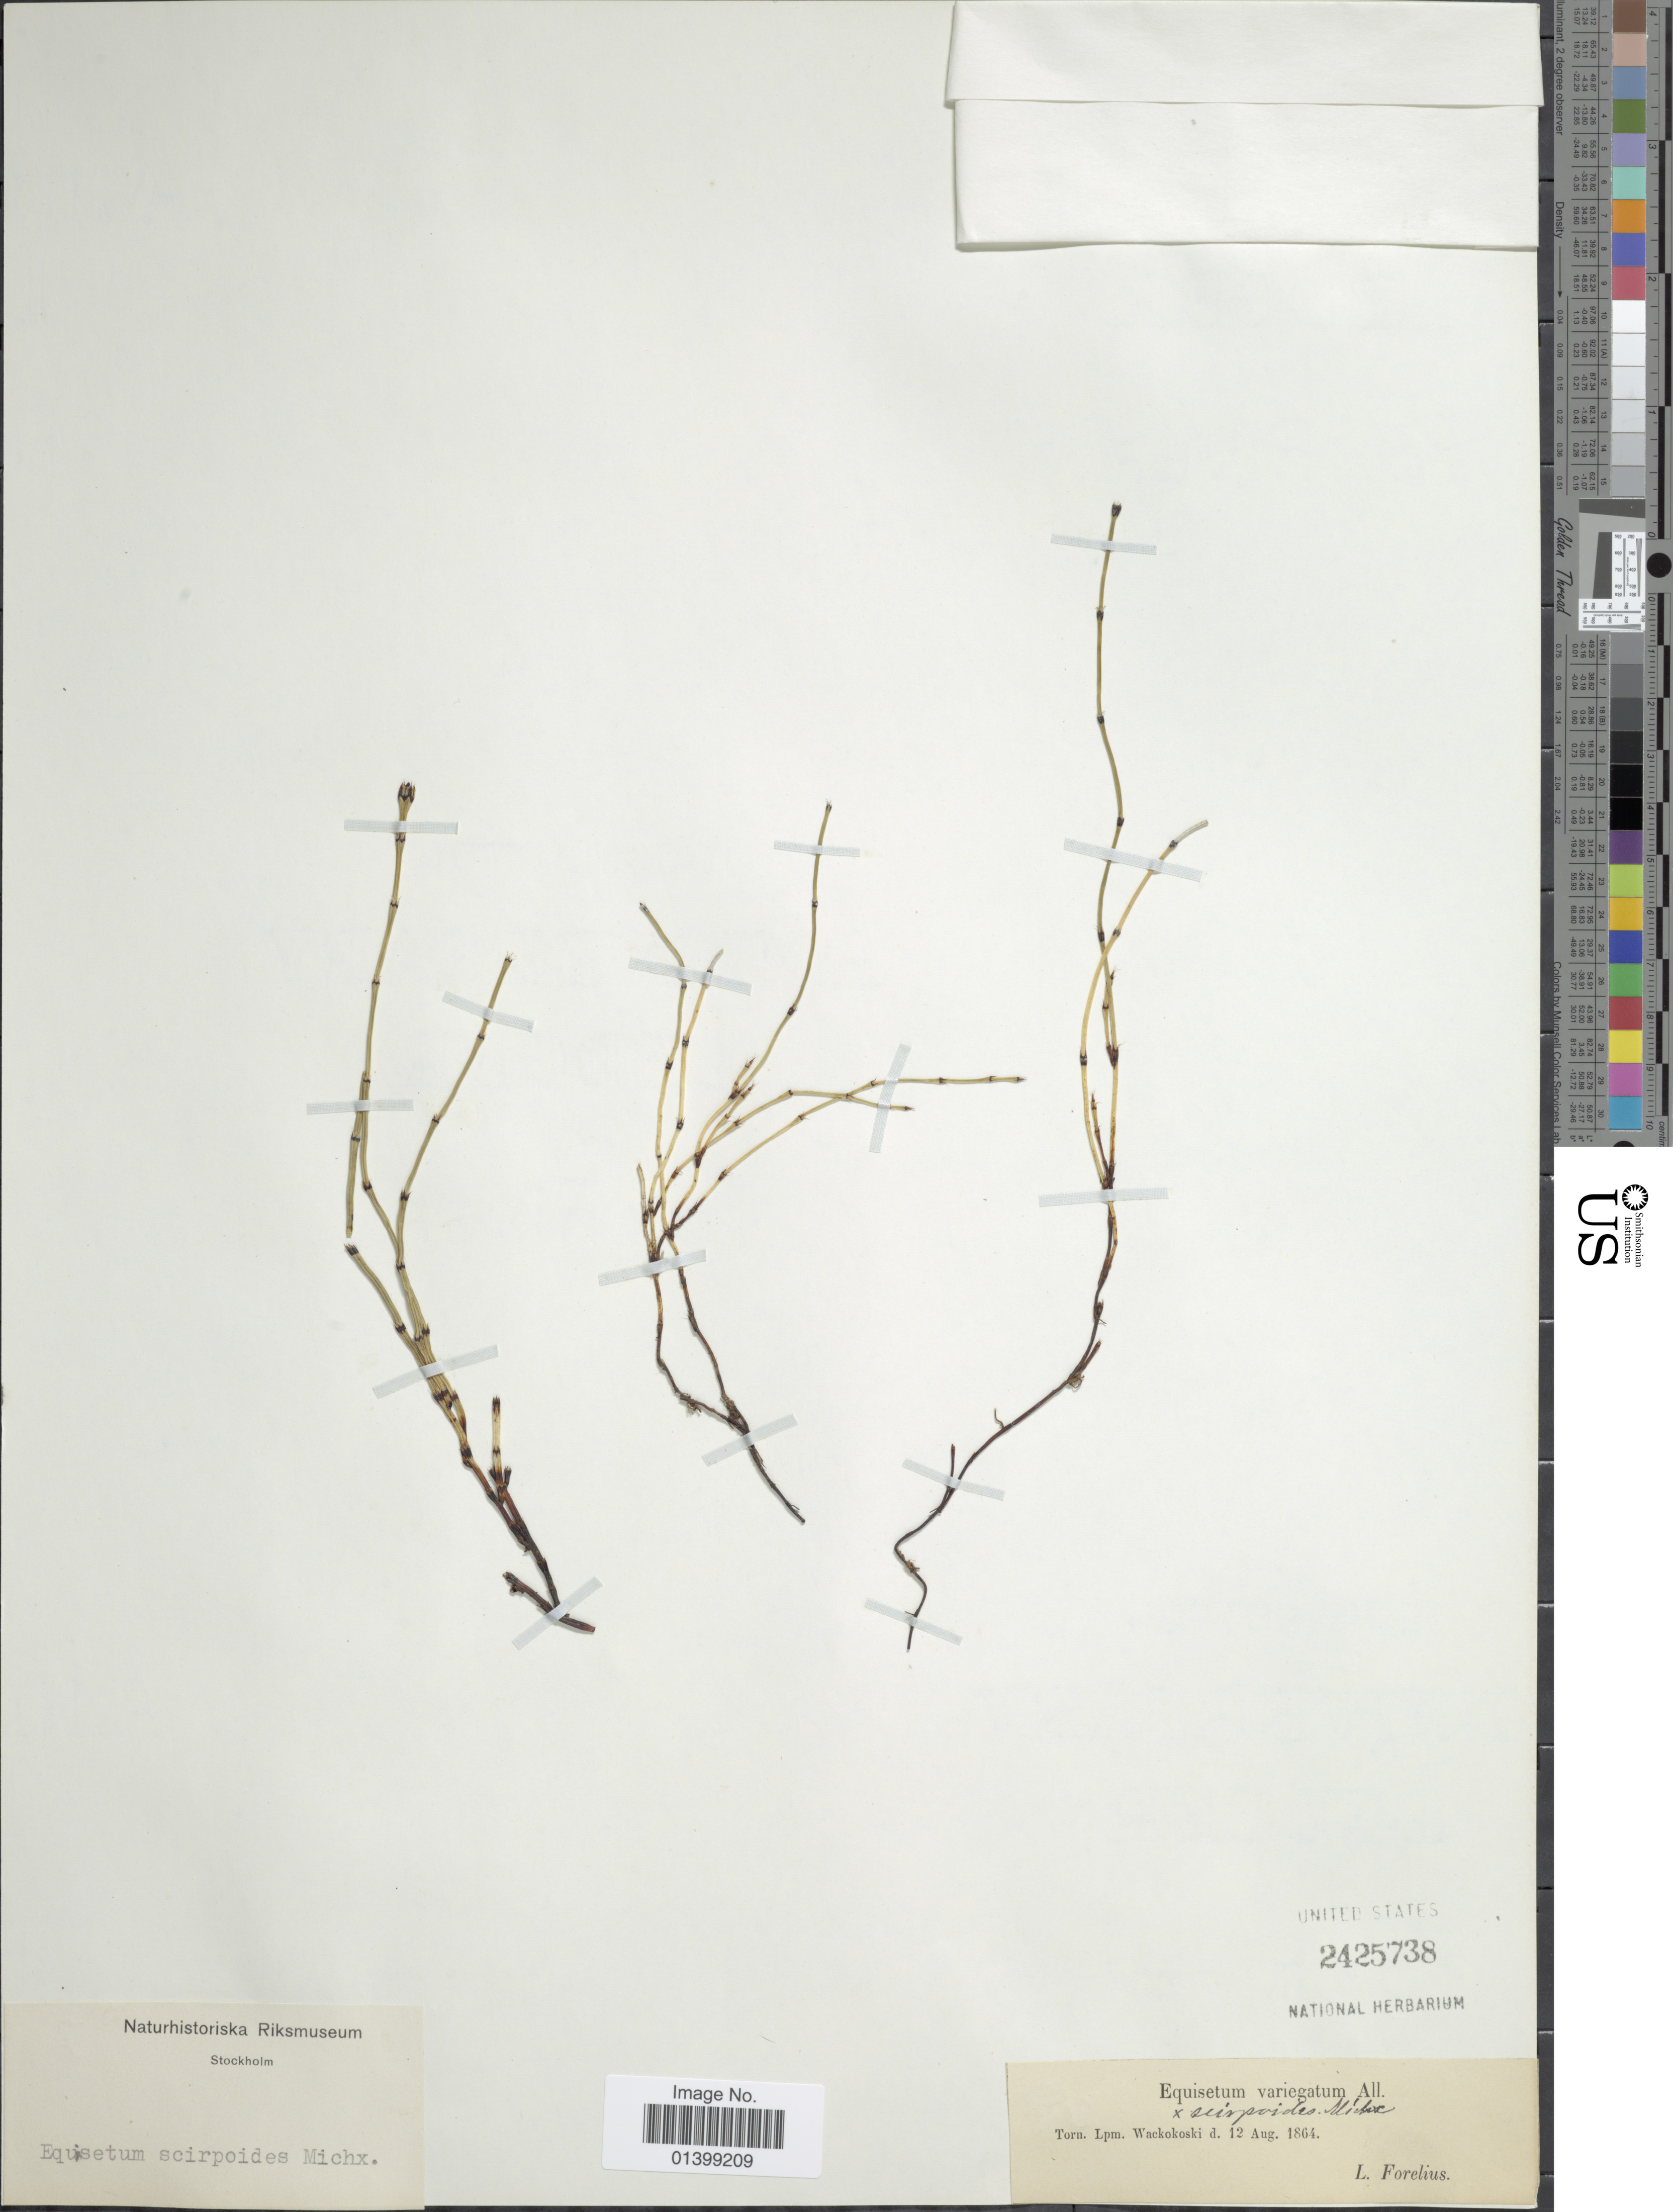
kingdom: Plantae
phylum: Tracheophyta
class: Polypodiopsida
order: Equisetales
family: Equisetaceae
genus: Equisetum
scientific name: Equisetum scirpoides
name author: Michx.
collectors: L. Forelius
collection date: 1864-08-12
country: Finland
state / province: Pirkanmaa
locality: Torn. Lpm Wackokoski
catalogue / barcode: US 2425738